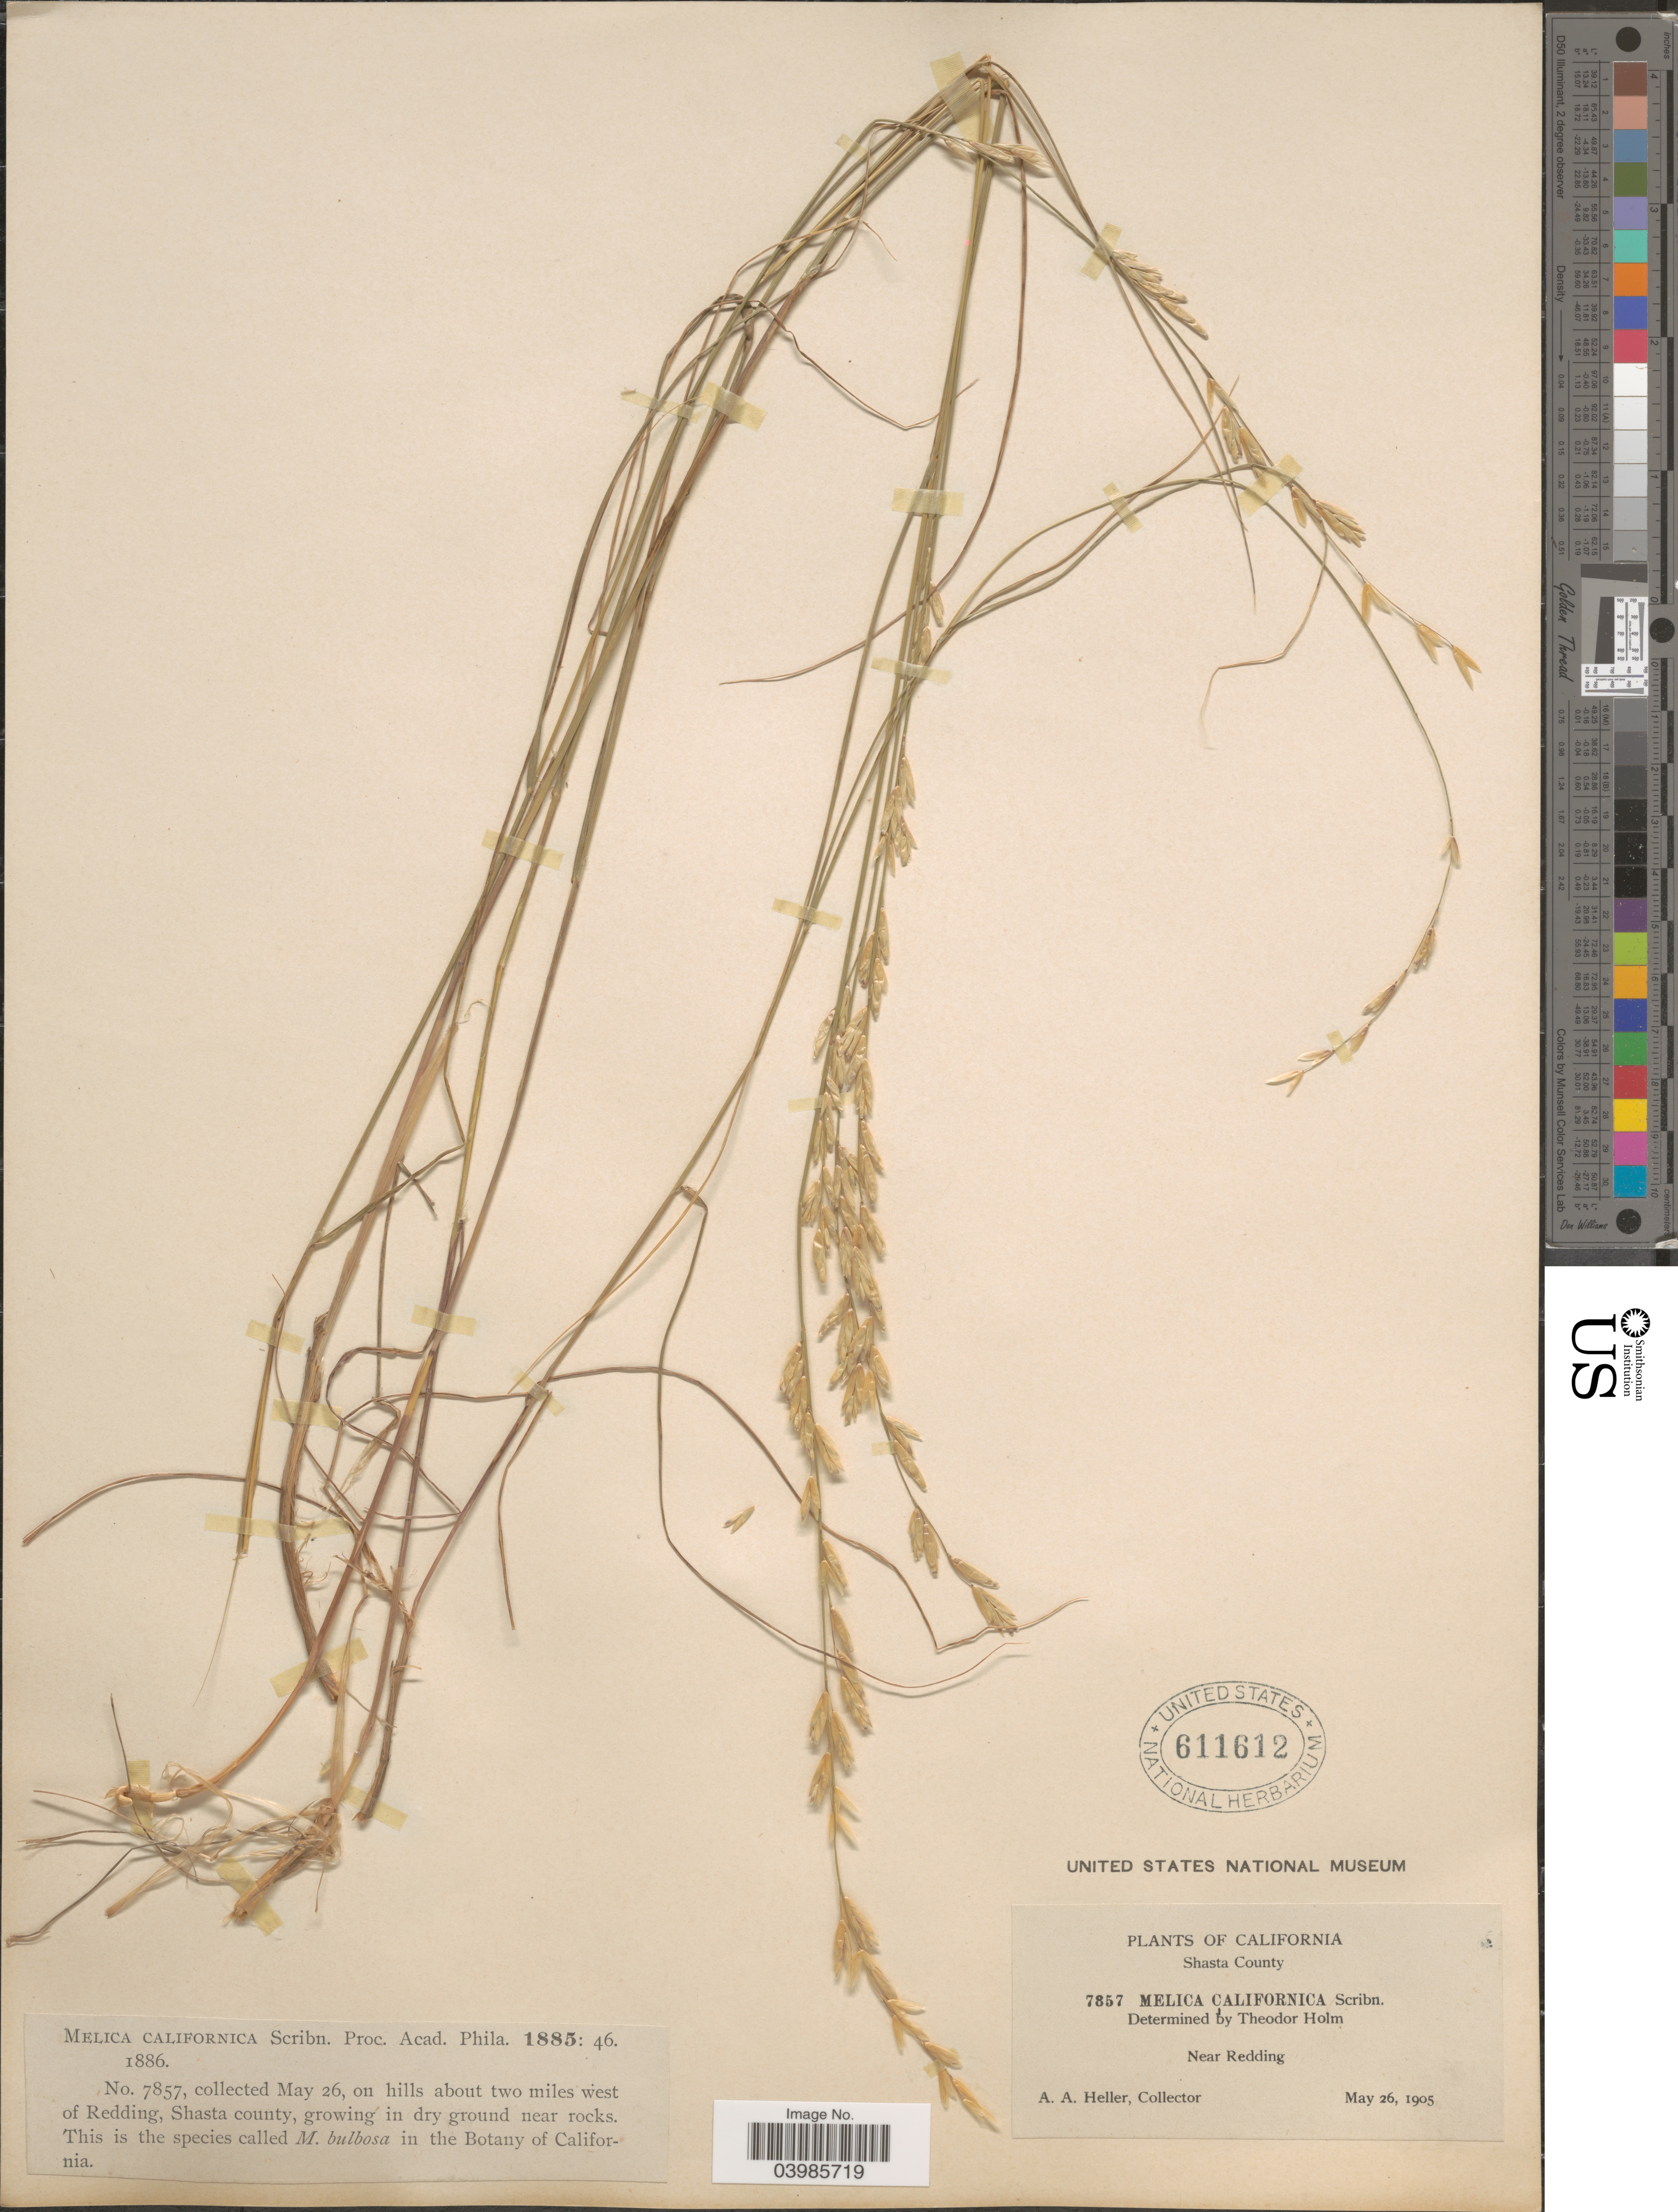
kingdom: Plantae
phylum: Tracheophyta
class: Liliopsida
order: Poales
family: Poaceae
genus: Melica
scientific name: Melica californica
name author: Scribn.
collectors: A. A. Heller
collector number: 7857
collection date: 1905-05-26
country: United States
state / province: California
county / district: Shasta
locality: Shasta County. Near Redding. On hills about two miles west of Redding, Shasta county, growing in dry ground near rocks.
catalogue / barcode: US 611612